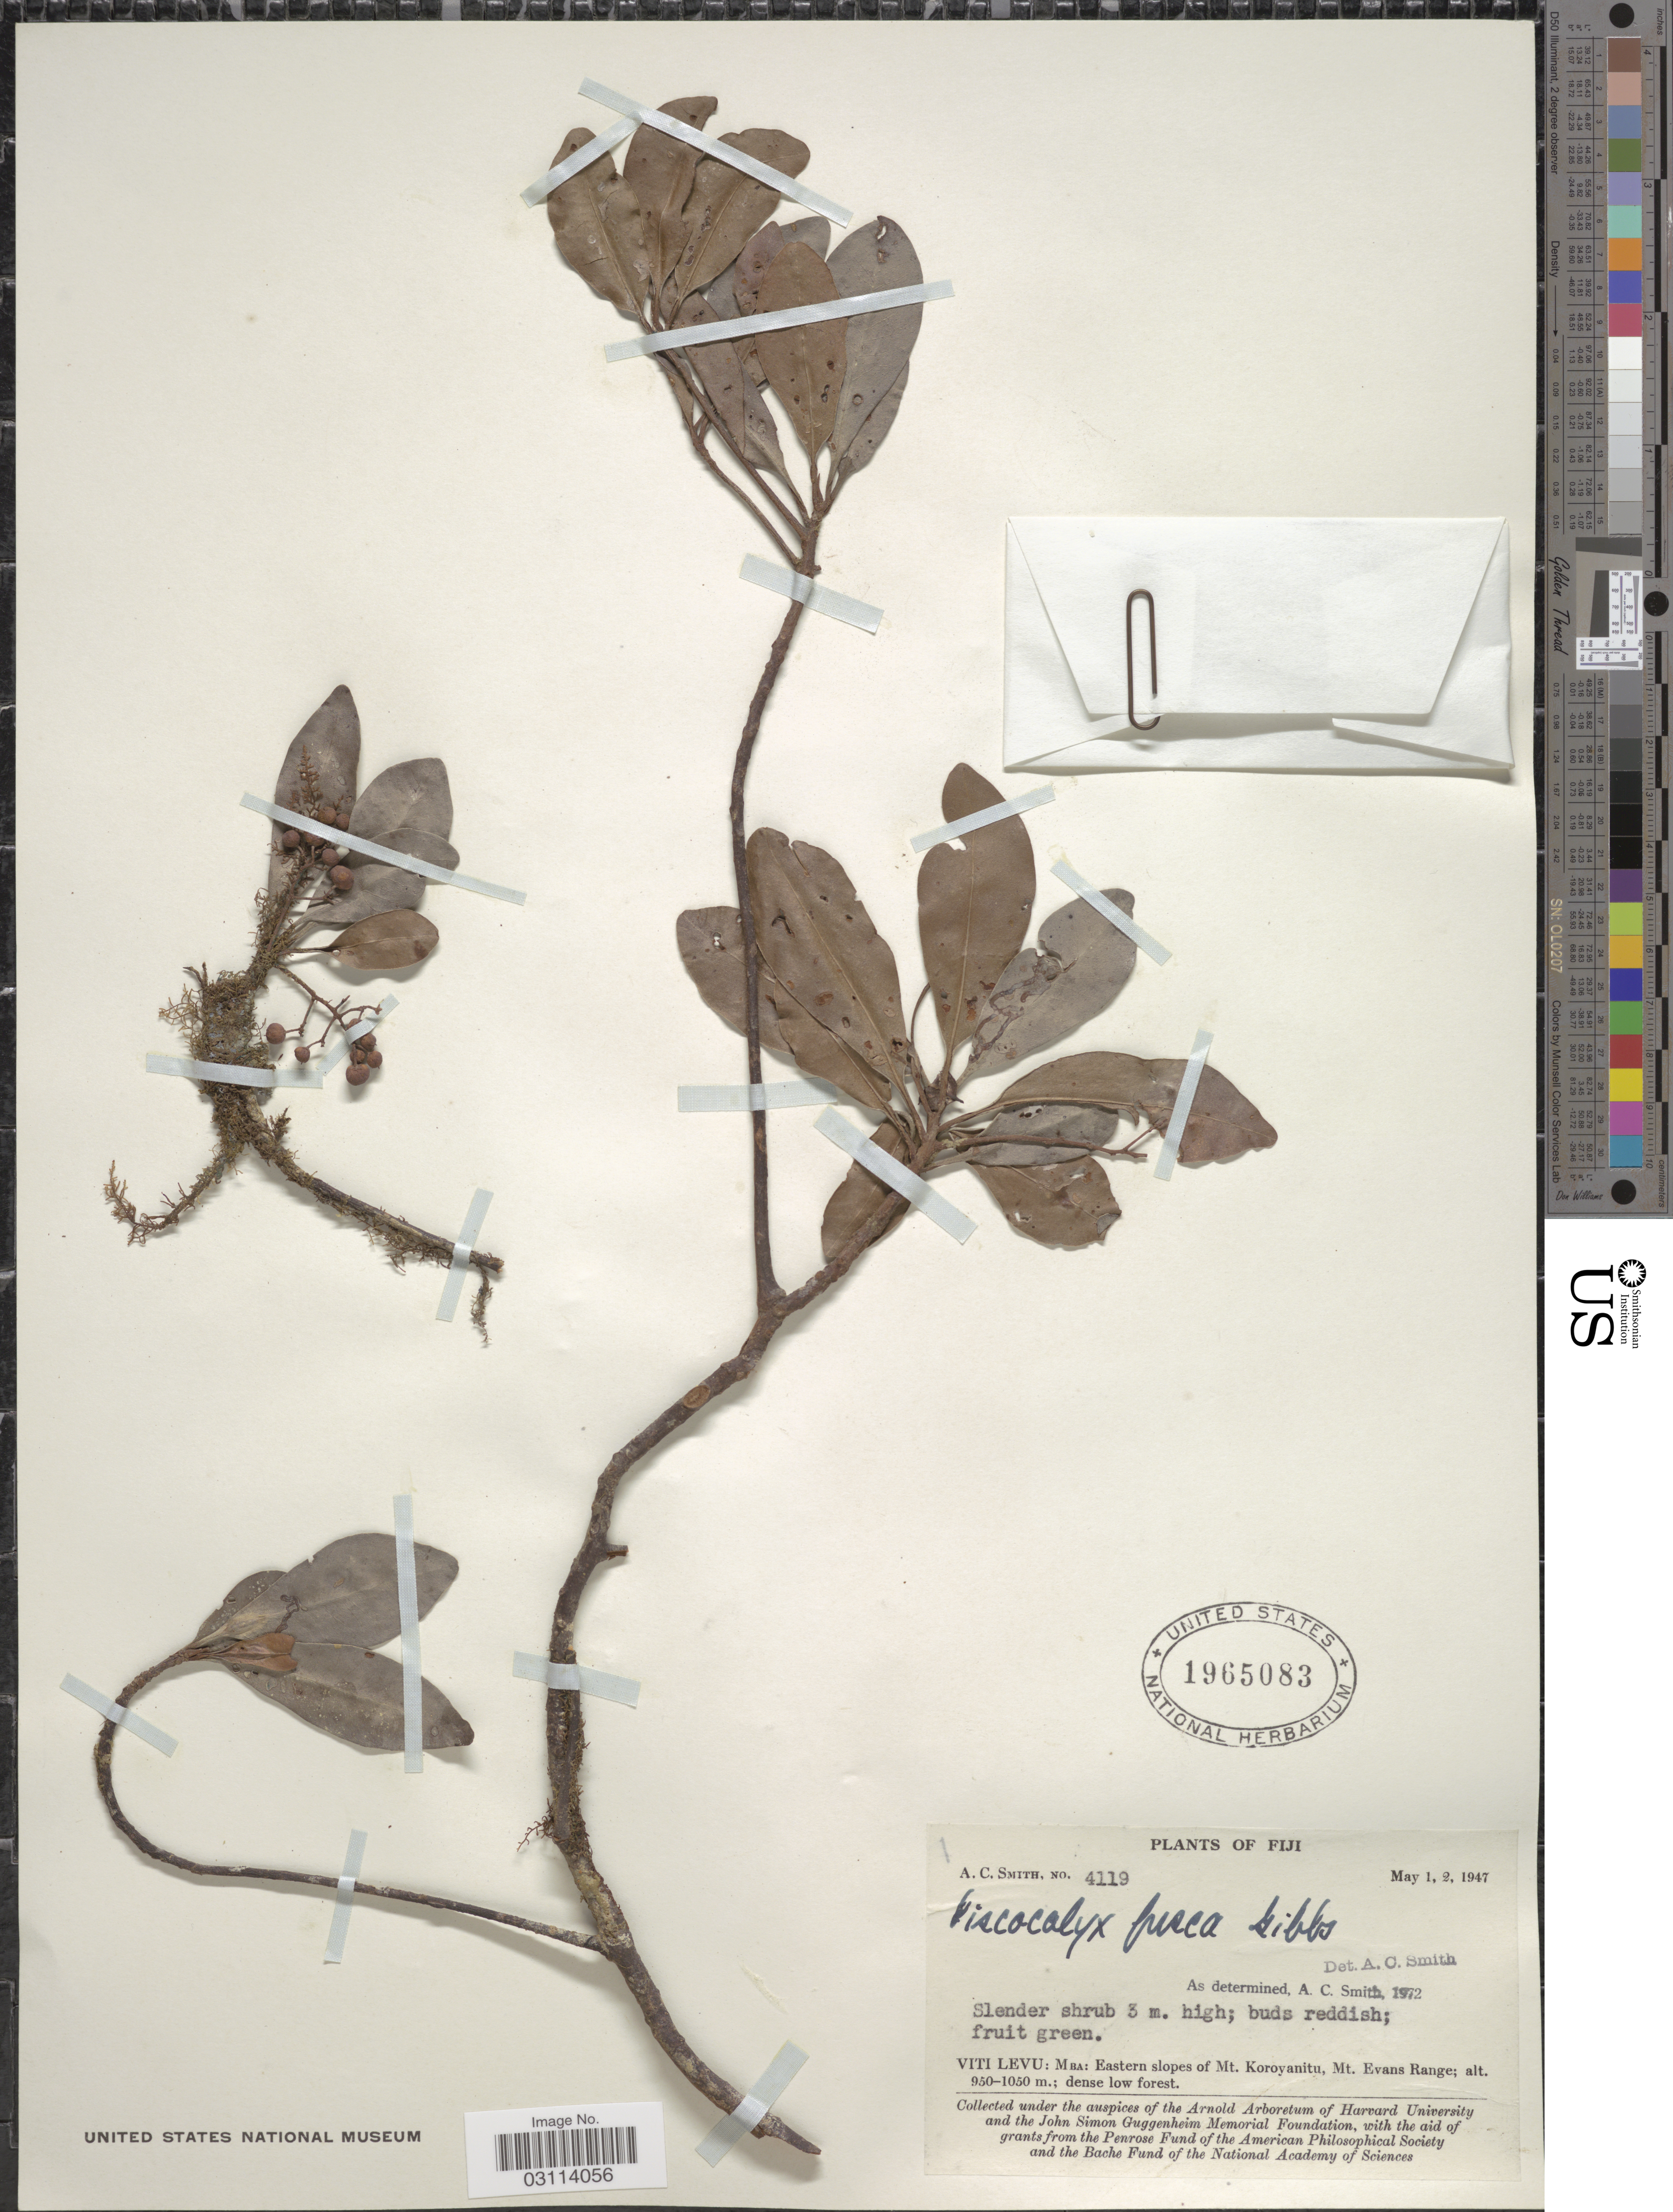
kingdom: Plantae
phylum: Tracheophyta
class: Magnoliopsida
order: Ericales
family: Primulaceae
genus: Discocalyx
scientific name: Discocalyx fusca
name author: Gibbs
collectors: A. C. Smith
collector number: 4119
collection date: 1947-05-01/1947-05-02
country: Fiji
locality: Viti Levu: Mba: Eastern slopes of Mt. Koroyanitu, Mt. Evans Range.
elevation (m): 950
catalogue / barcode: US 1965083